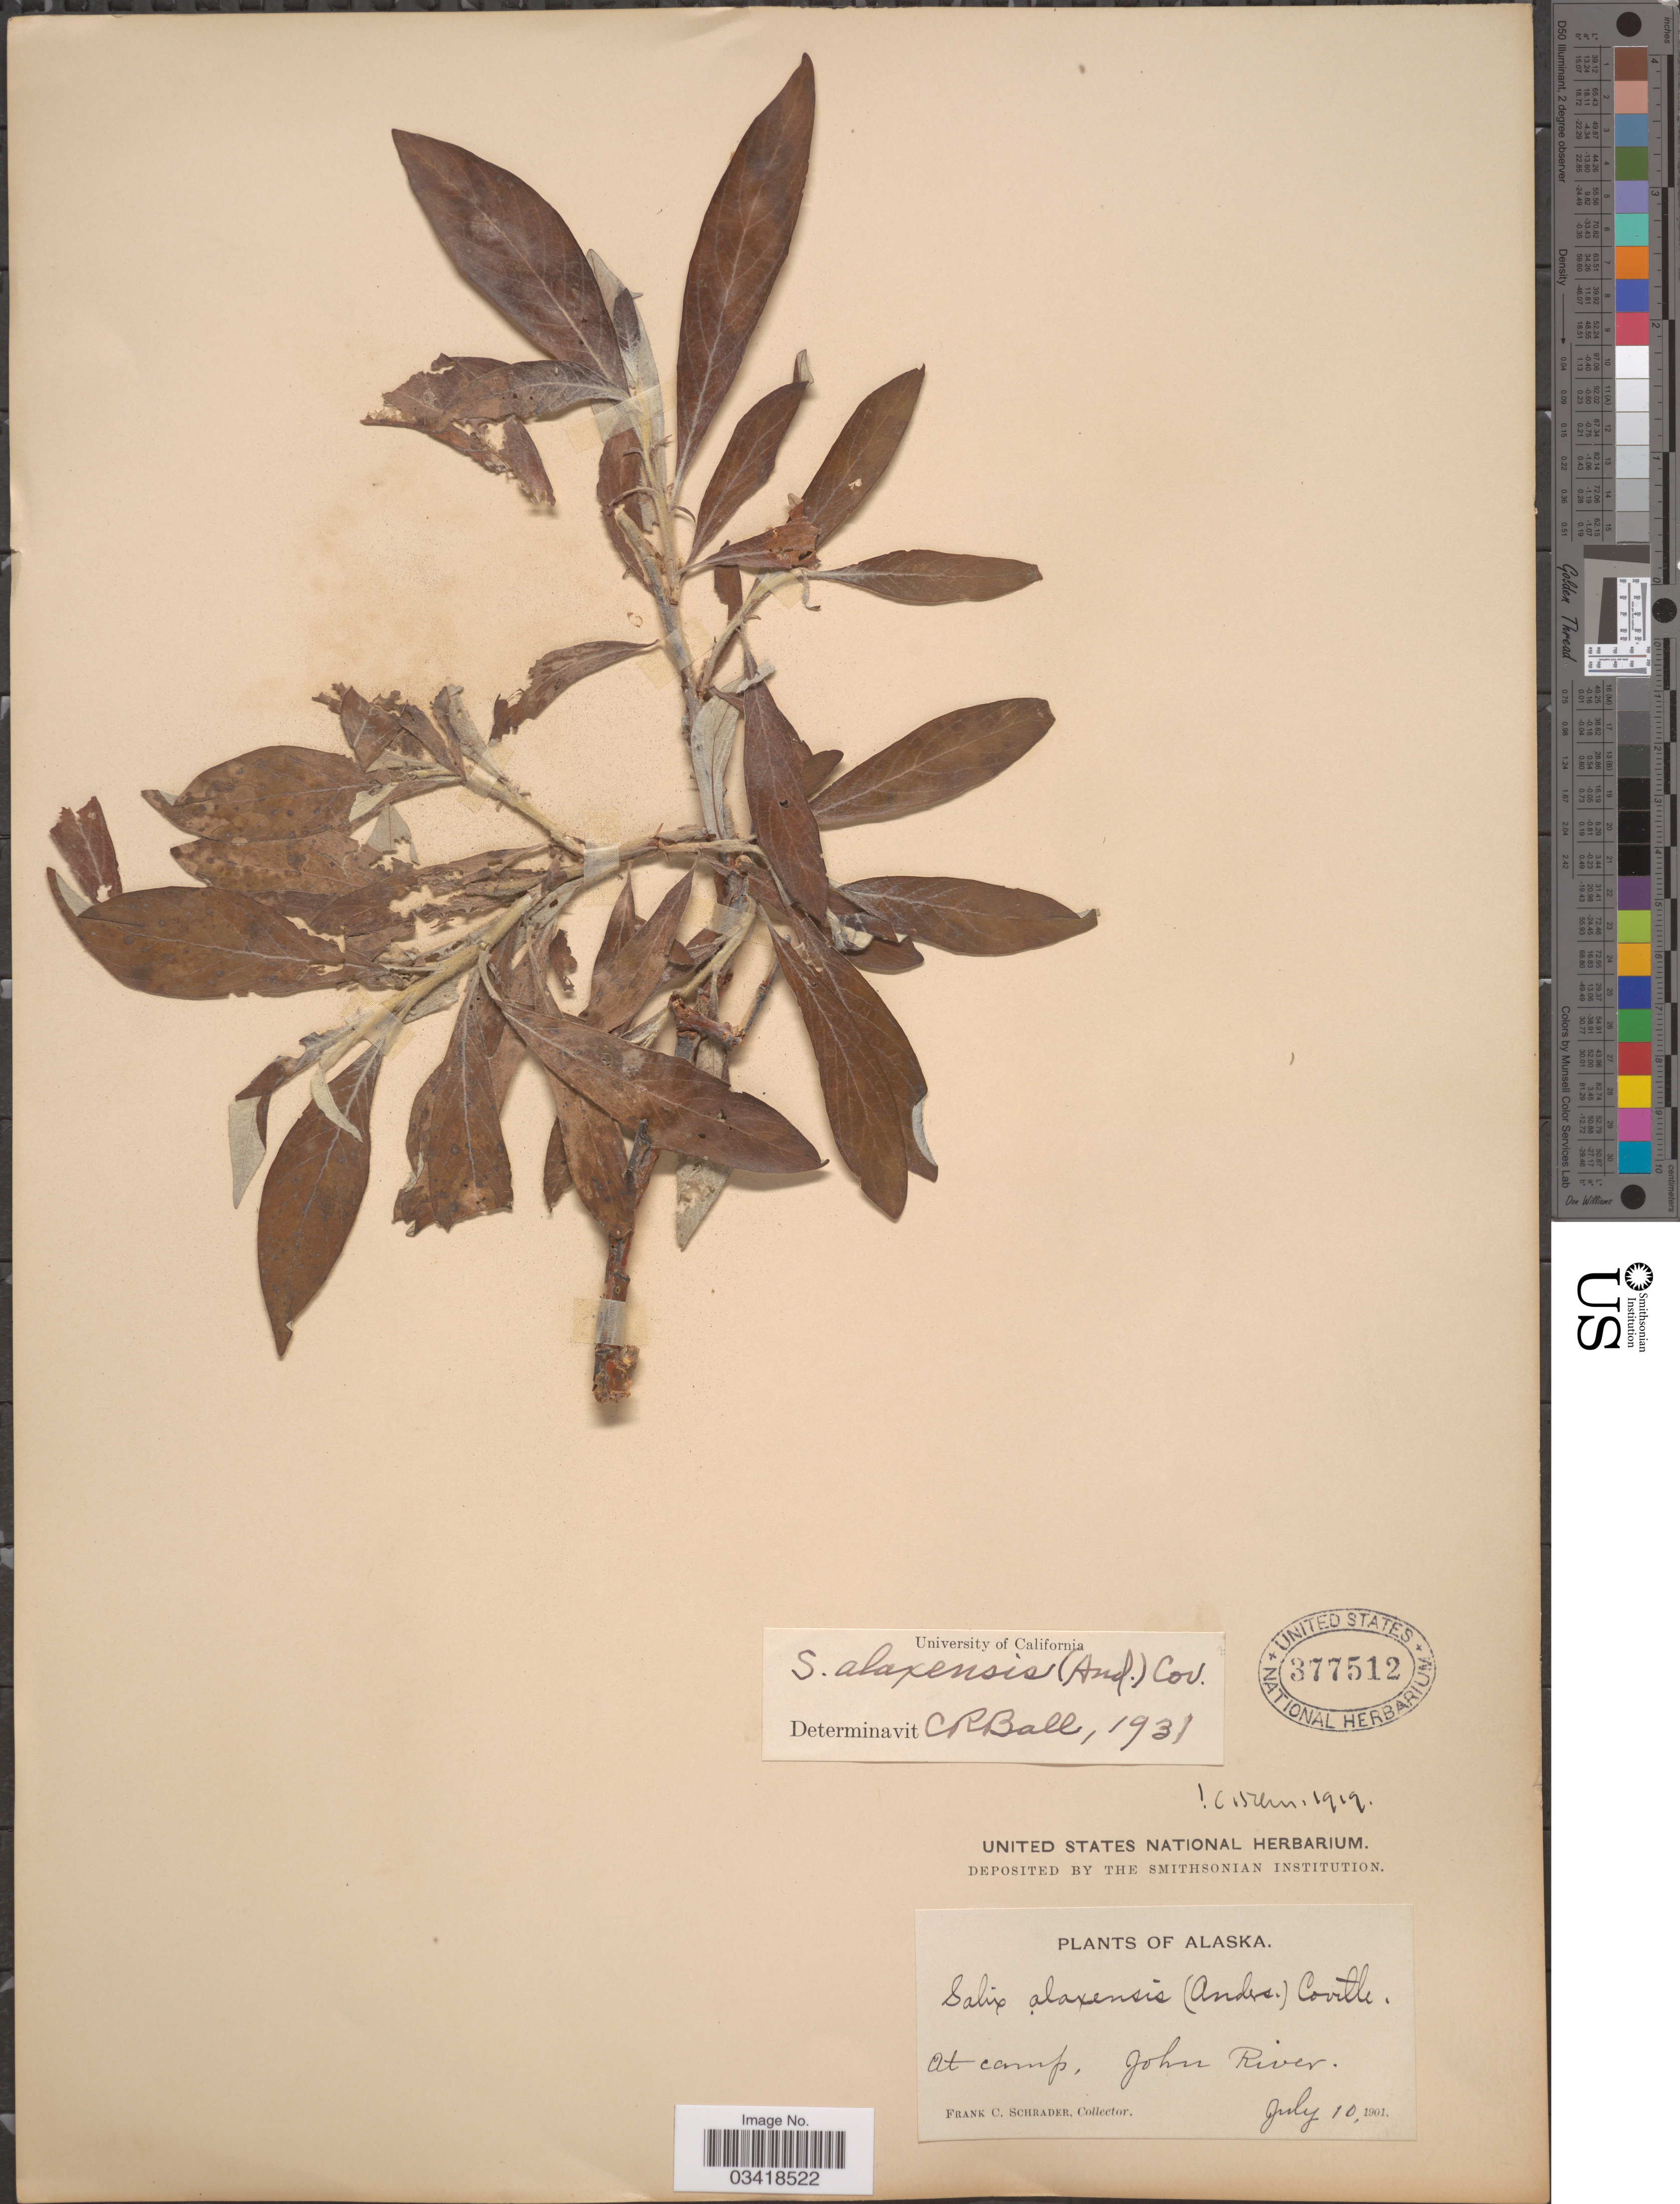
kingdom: Plantae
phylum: Tracheophyta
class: Magnoliopsida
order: Malpighiales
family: Salicaceae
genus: Salix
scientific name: Salix alaxensis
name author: (Andersson) Coville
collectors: F. C. Schrader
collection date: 1901-07-10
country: United States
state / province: Alaska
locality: At camp, John River.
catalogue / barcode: US 377512